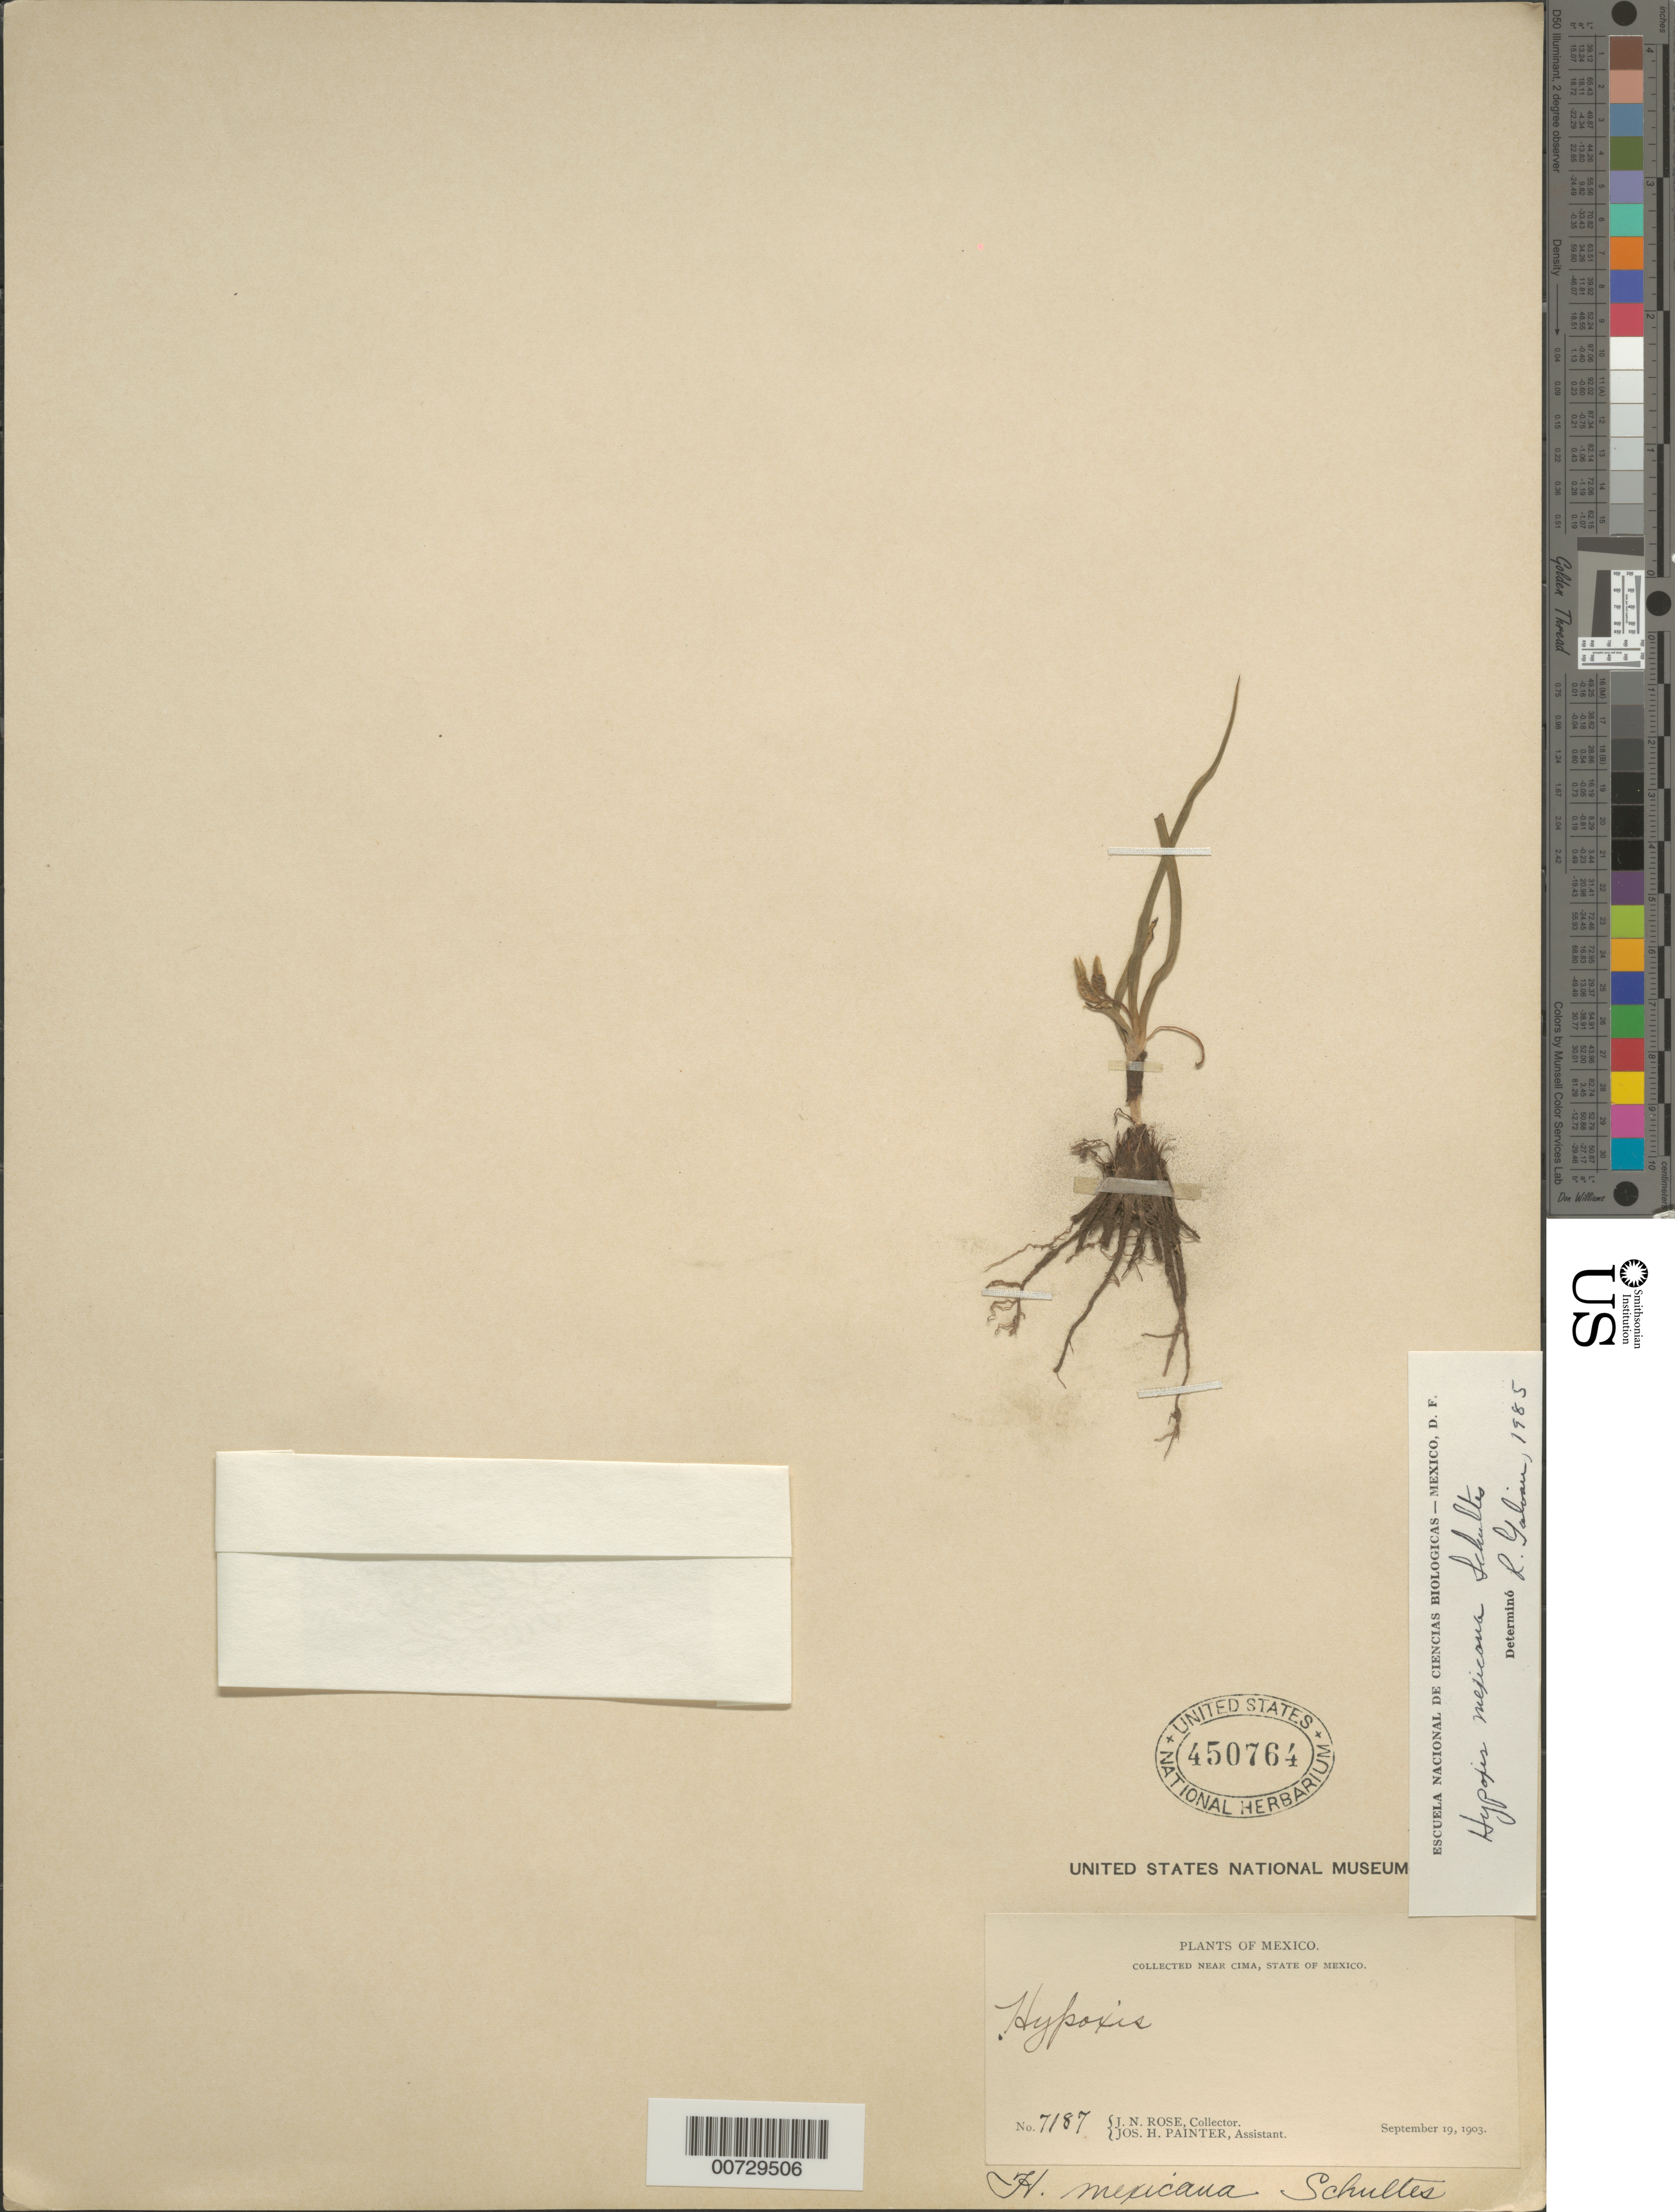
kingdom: Plantae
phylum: Tracheophyta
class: Liliopsida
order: Asparagales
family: Hypoxidaceae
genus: Hypoxis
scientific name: Hypoxis mexicana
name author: Schult. & Schult. f.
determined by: Galván, R.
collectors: J. N. Rose & J. H. Painter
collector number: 7187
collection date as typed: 19 Sep 1903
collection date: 1903-09-19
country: Mexico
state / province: México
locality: Near Cima.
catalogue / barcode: US 450764